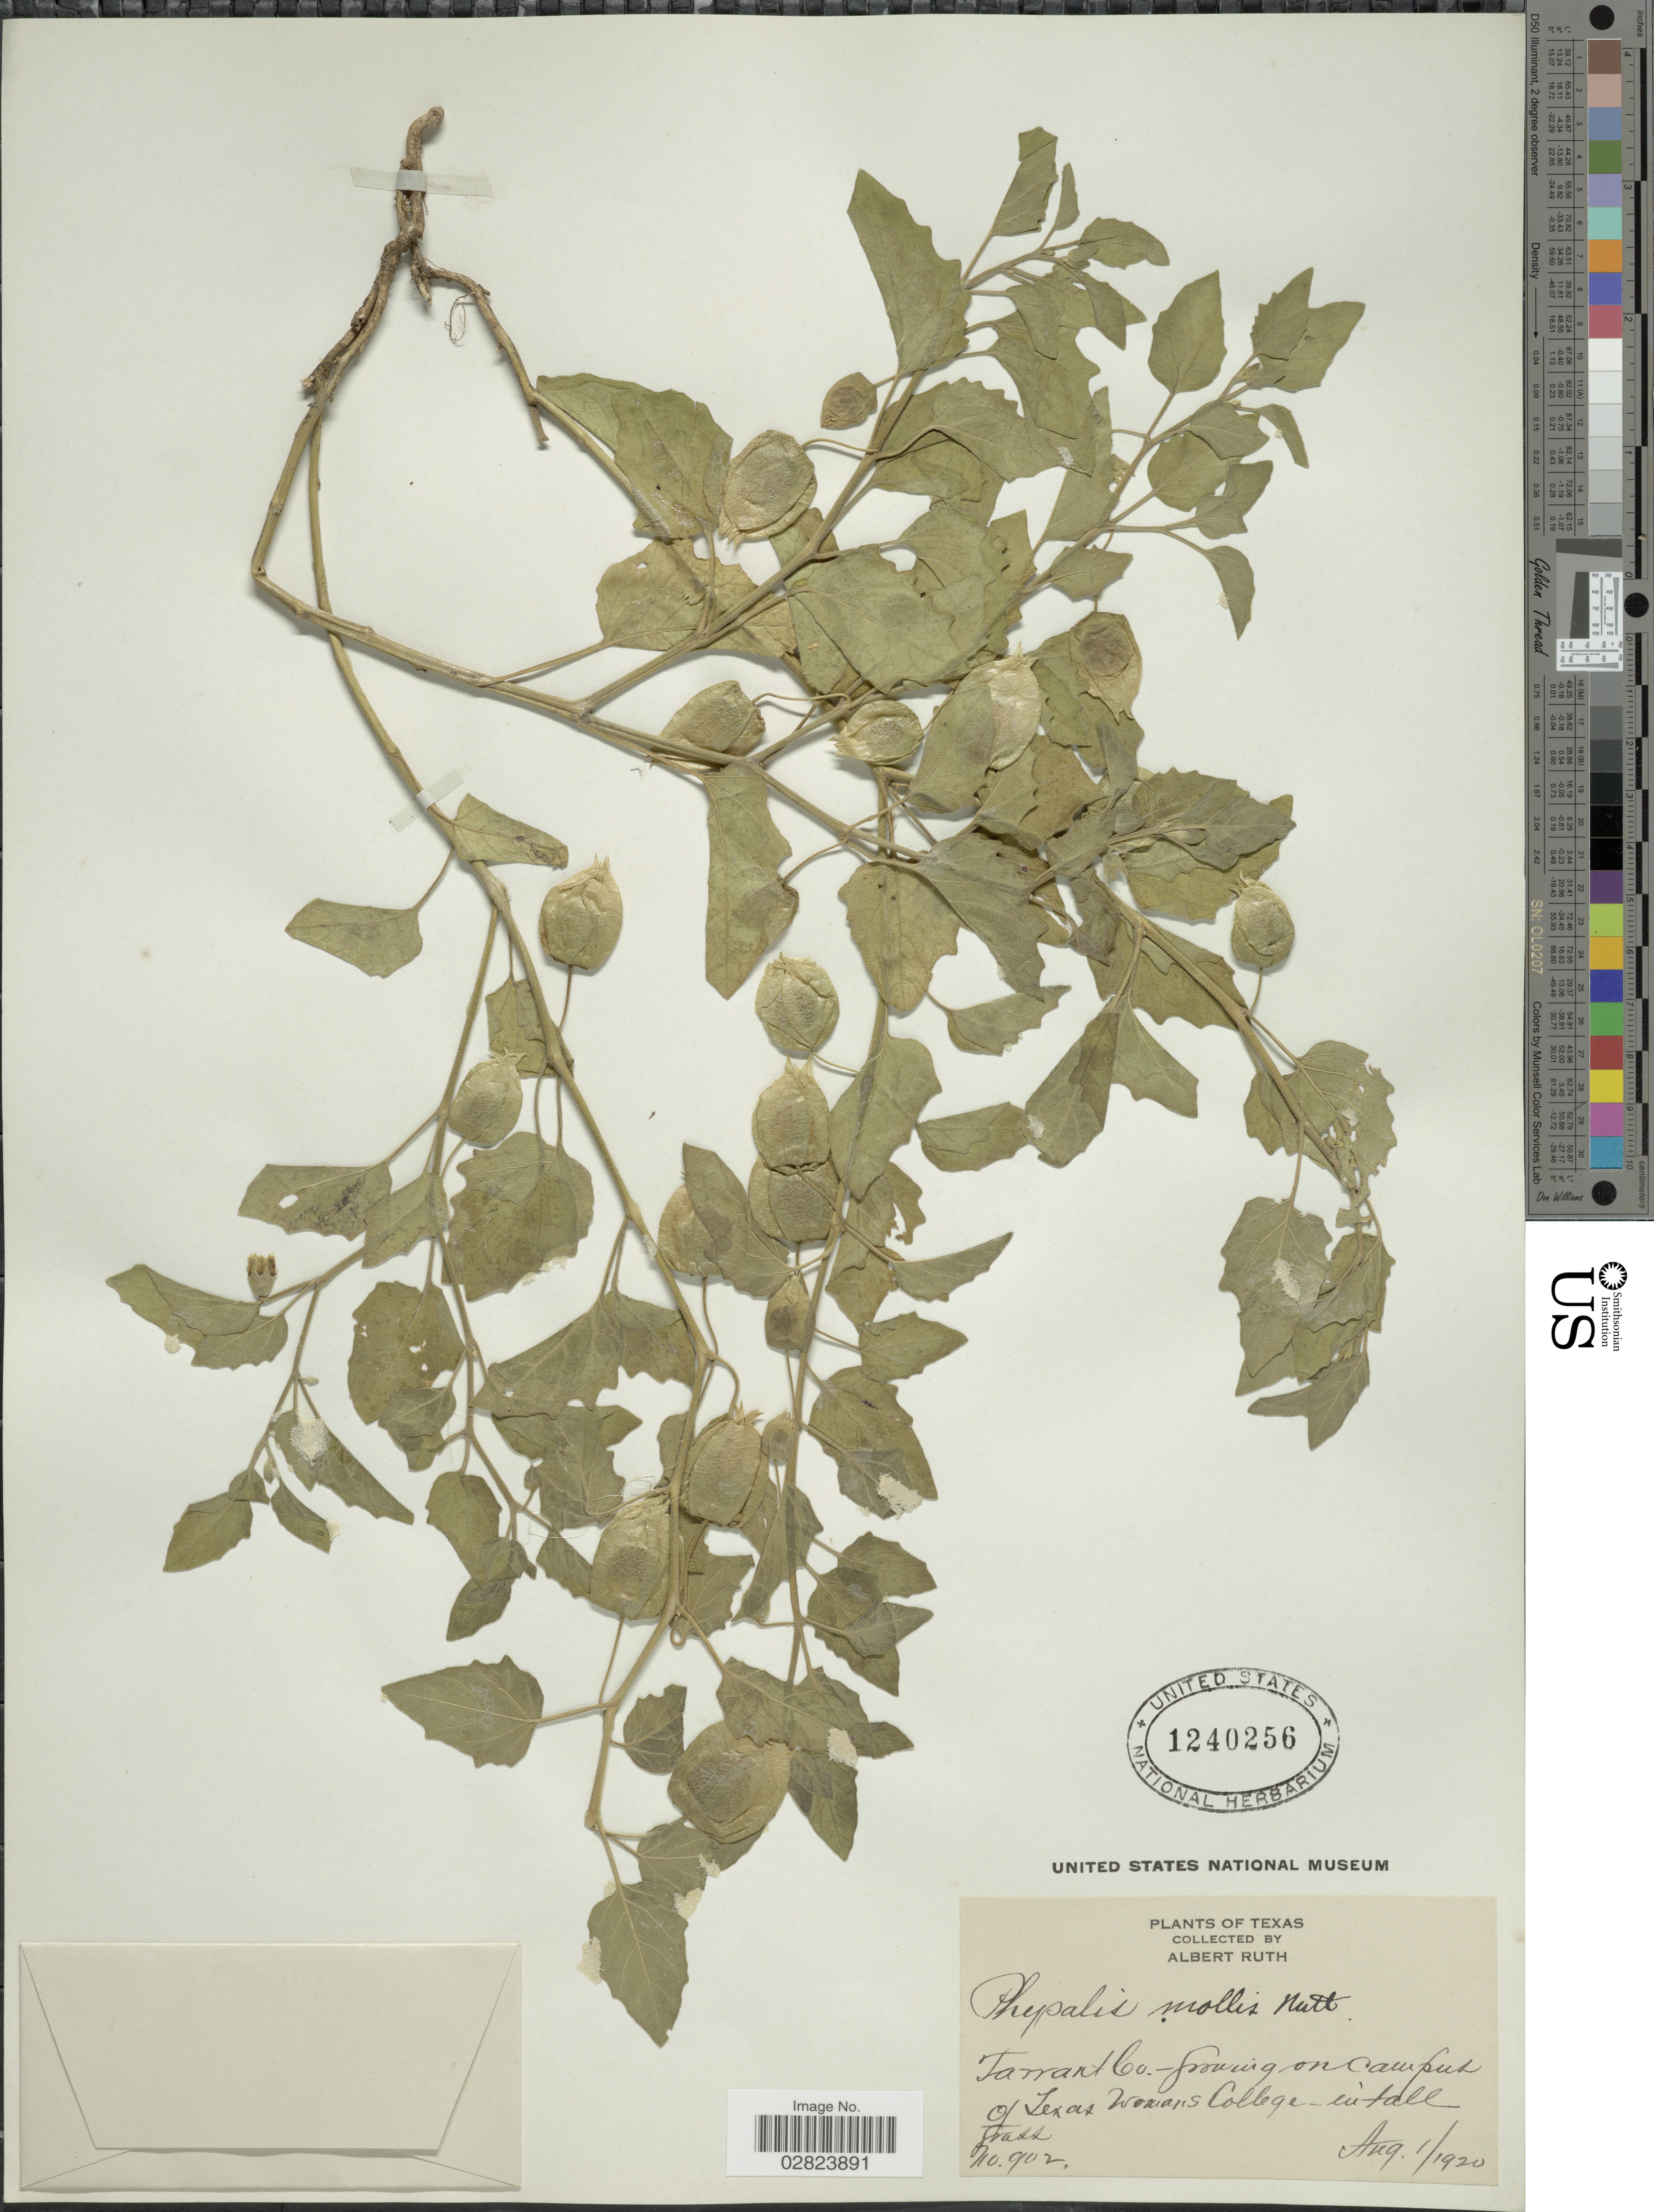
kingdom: Plantae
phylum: Tracheophyta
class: Magnoliopsida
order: Solanales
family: Solanaceae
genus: Physalis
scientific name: Physalis mollis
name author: Nutt.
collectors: A. Ruth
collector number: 902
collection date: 1920-08-01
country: United States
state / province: Texas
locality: Tarrant Co.- growing on campus of Texas Womans College.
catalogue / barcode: US 1240256